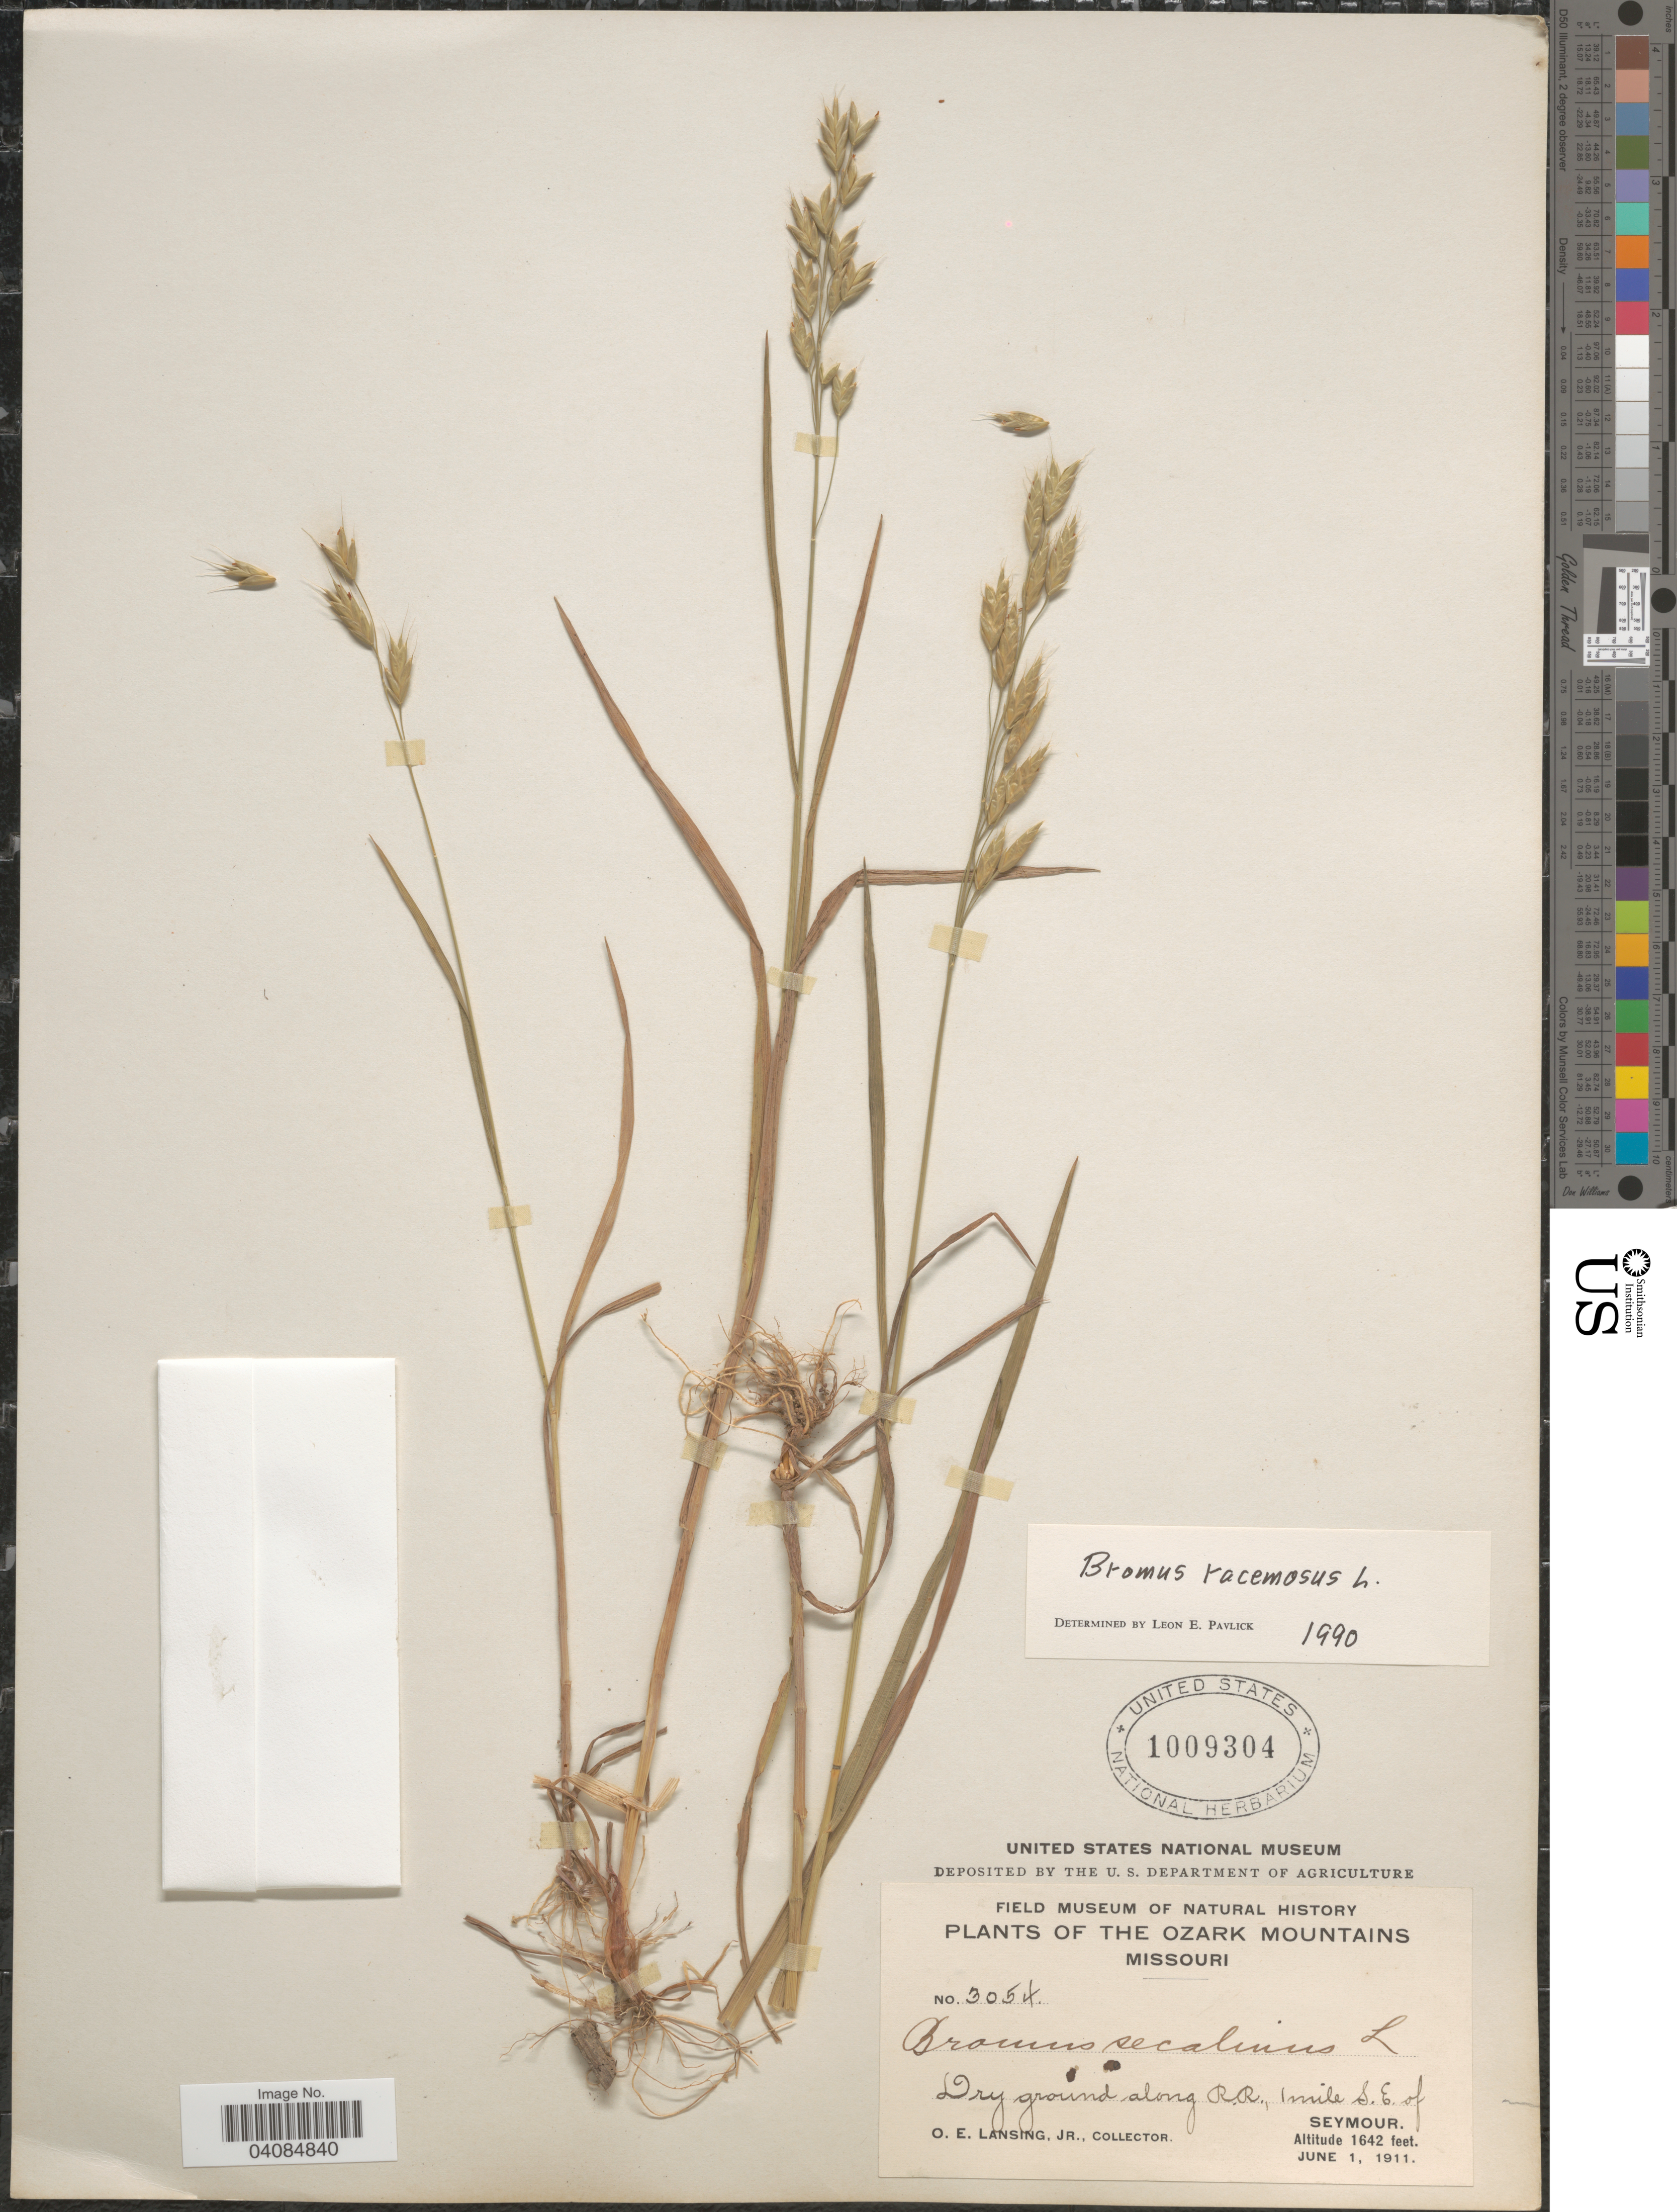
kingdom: Plantae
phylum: Tracheophyta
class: Liliopsida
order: Poales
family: Poaceae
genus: Bromus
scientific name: Bromus racemosus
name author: L.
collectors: O. Lansing Jr.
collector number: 3054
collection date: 1911-06-01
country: United States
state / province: Missouri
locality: Ozark Mountain. Dry ground along R.R., 1 mile S.E. of Seymour.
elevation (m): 500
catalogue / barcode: US 1009304